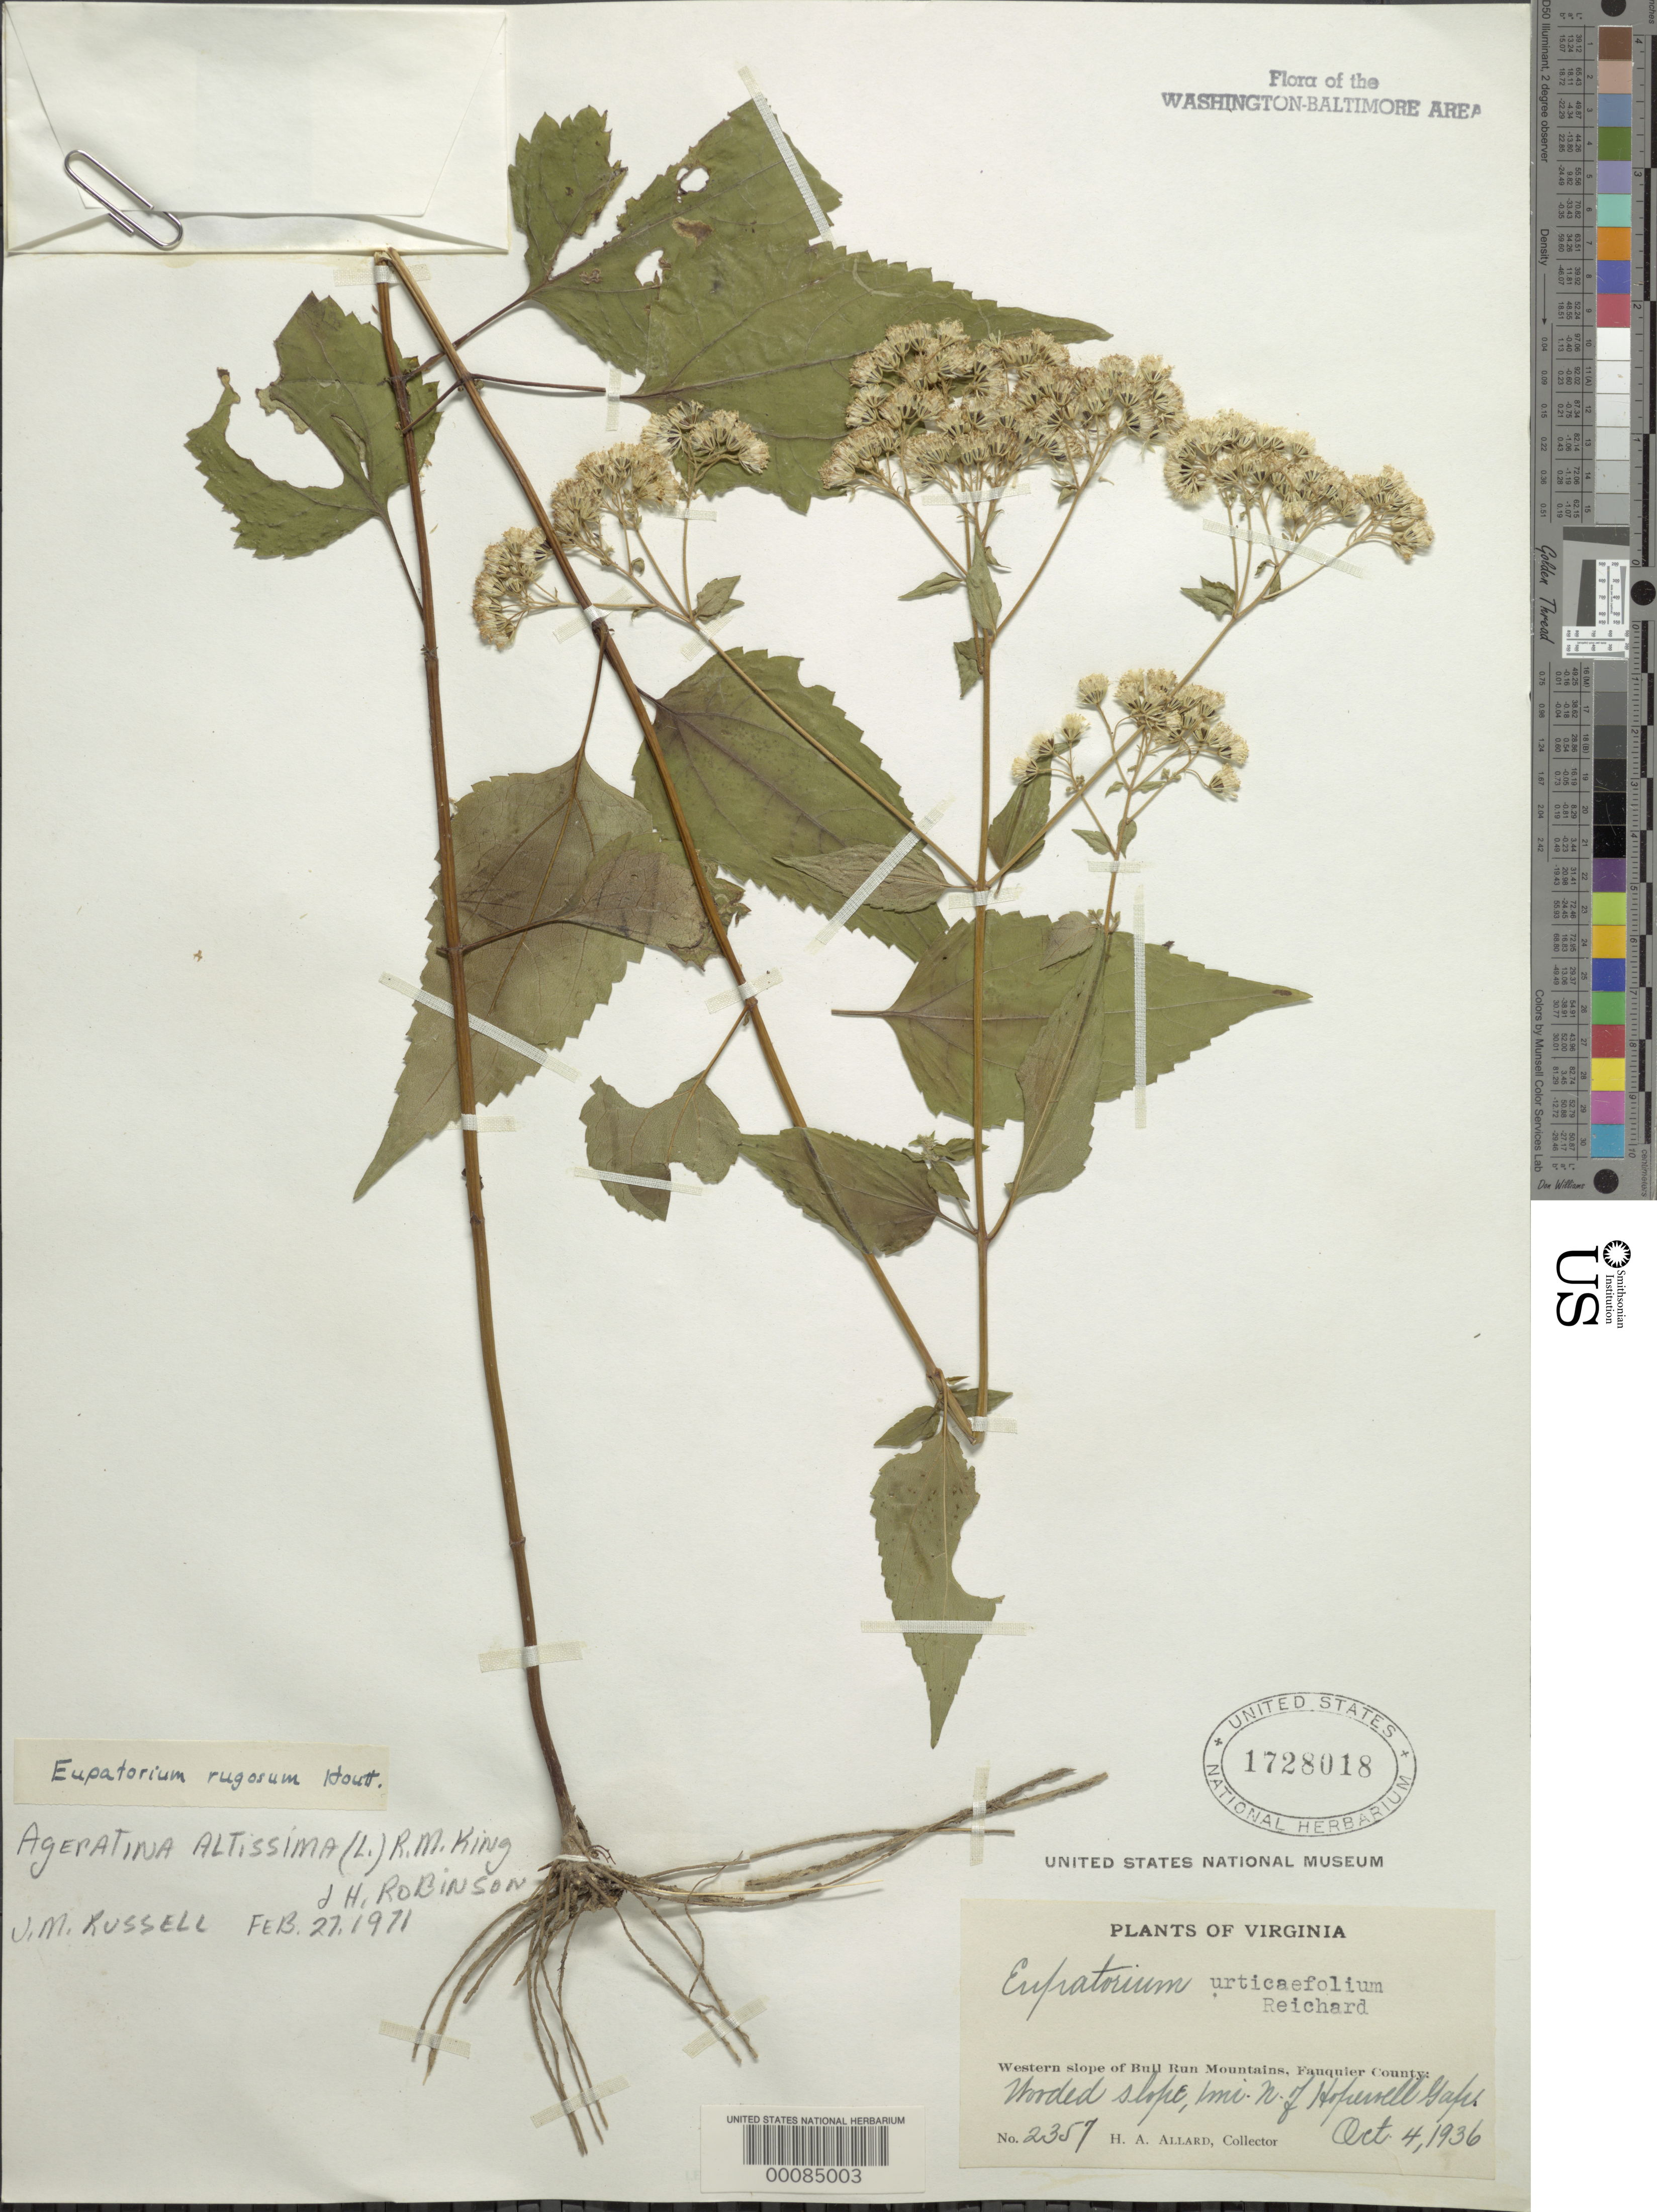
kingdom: Plantae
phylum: Tracheophyta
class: Magnoliopsida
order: Asterales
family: Asteraceae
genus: Ageratina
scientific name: Ageratina altissima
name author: (L.) R.M. King & H. Rob.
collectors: H. A. Allard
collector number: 2357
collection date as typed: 04 Oct 1936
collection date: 1936-10-04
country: United States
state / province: Virginia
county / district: Fauquier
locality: North of Hopewell Gap western slope of Bull Run Mountains Bull Run Mts.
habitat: Wooded slope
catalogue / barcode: US 1728018